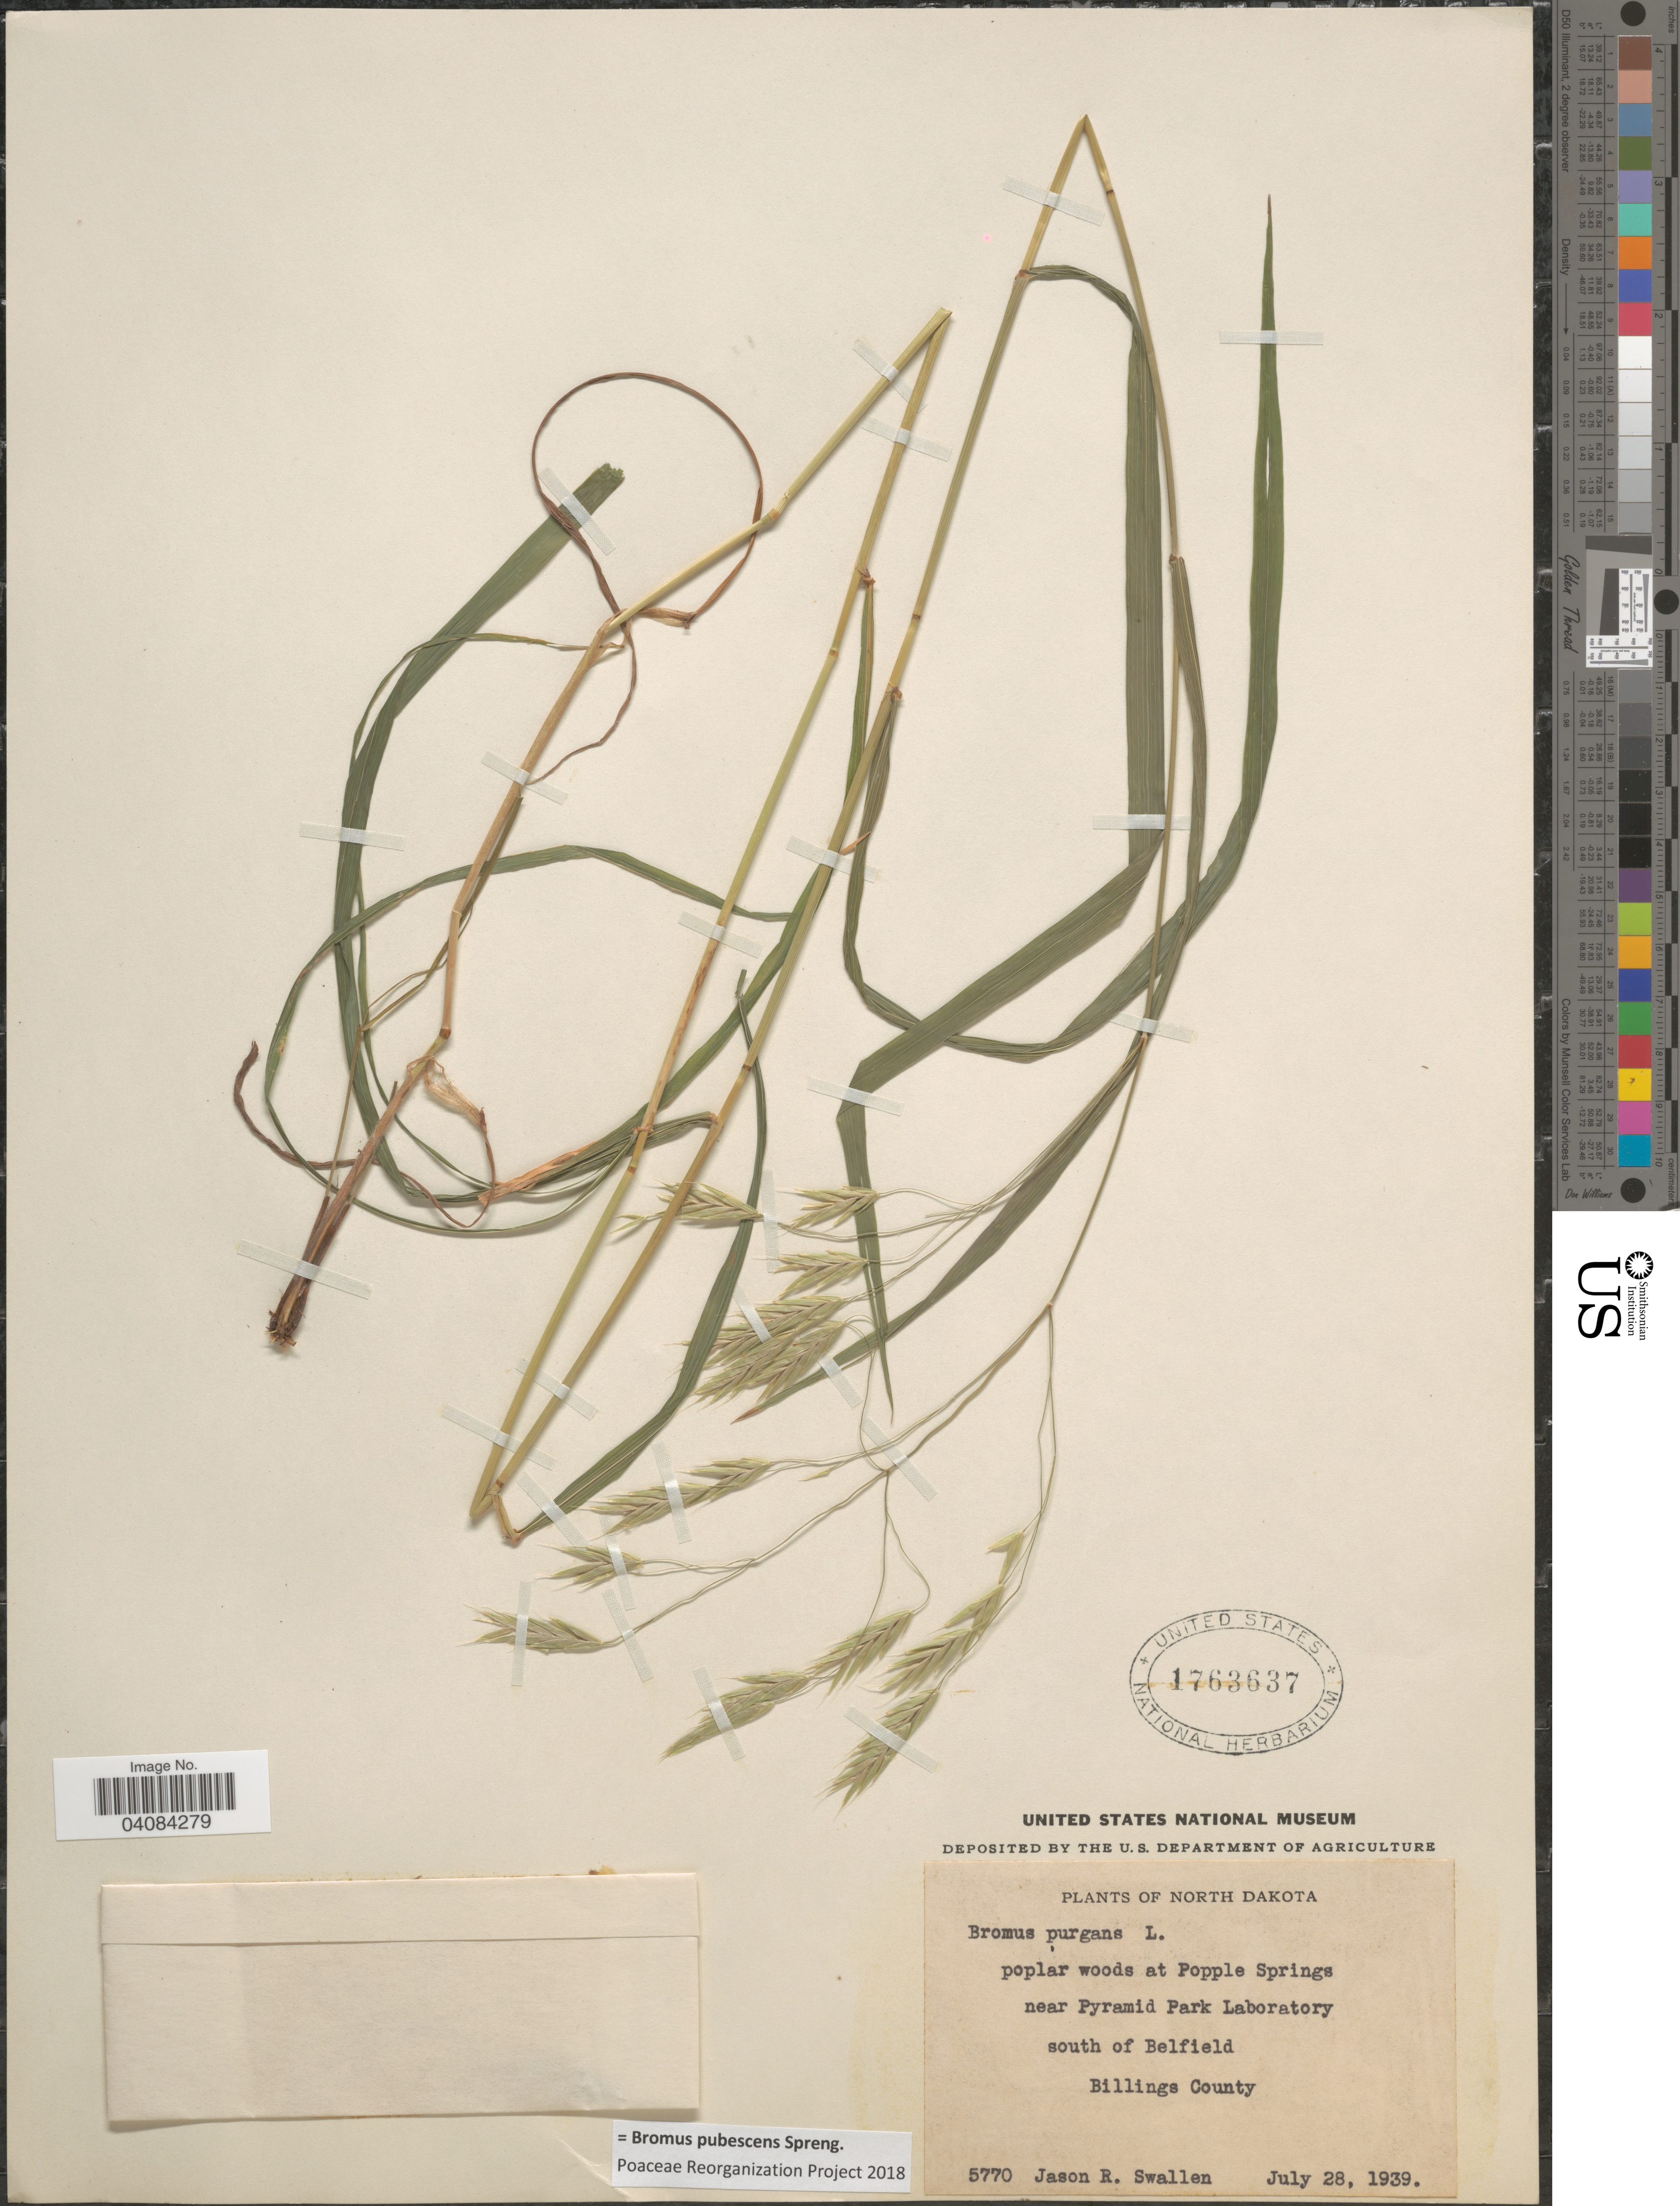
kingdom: Plantae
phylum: Tracheophyta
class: Liliopsida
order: Poales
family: Poaceae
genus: Bromus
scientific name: Bromus pubescens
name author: Muhl. ex Willd.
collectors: J. R. Swallen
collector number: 5770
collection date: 1939-07-28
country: United States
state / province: North Dakota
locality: Poplar woods at Popple Springs near Pyramid Park Laboratory. South of Belfield. Billings County.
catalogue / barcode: US 1763637